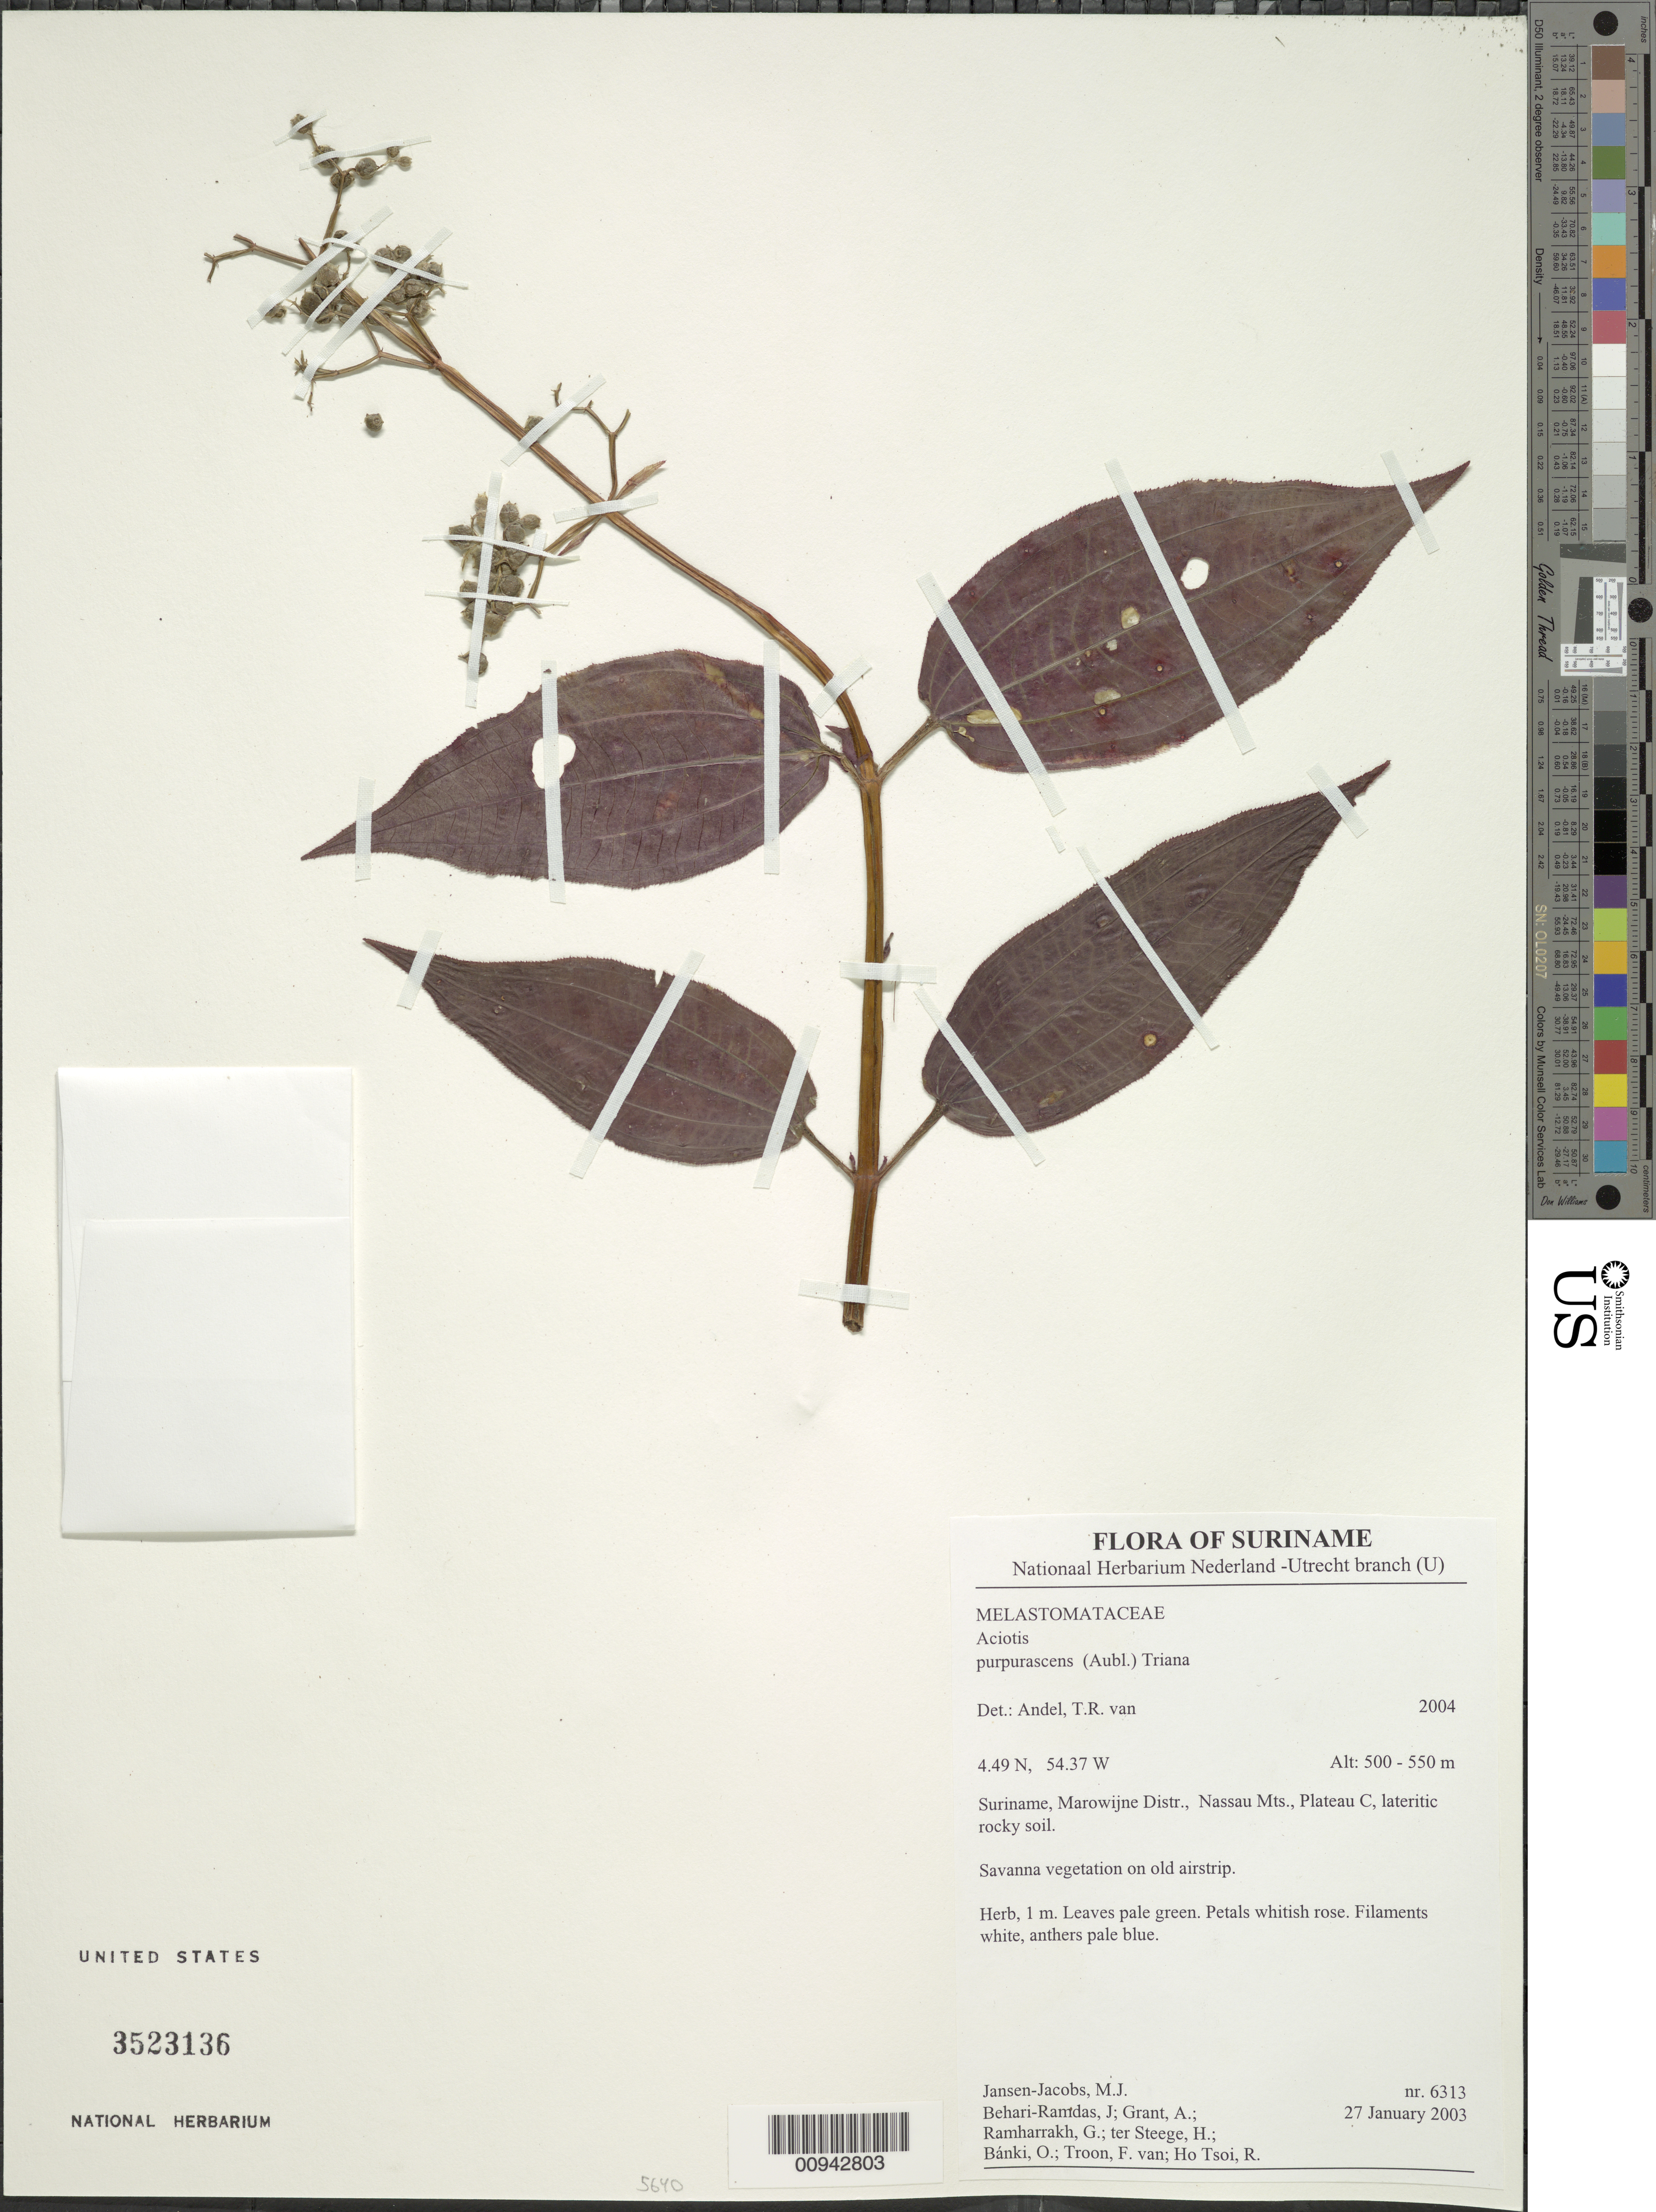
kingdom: Plantae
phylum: Tracheophyta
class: Magnoliopsida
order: Myrtales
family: Melastomataceae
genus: Aciotis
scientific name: Aciotis purpurascens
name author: (Aubl.) Triana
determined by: Andel, Tinde R. van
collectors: M. J. Jansen-Jacobs, J. Behari-Ramdas, A. Grant, G. Ramharrakh, H. ter Steege, O. Bánki, F. Van Troon & R. Ho Tsoi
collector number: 6313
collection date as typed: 27-Jan-03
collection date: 2003-01-27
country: Suriname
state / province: Marowijne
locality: Nassau Mts., Plateau C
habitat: Lateritic rocky soil. Savanna vegetation on old airstrip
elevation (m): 500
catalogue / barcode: US 3523136